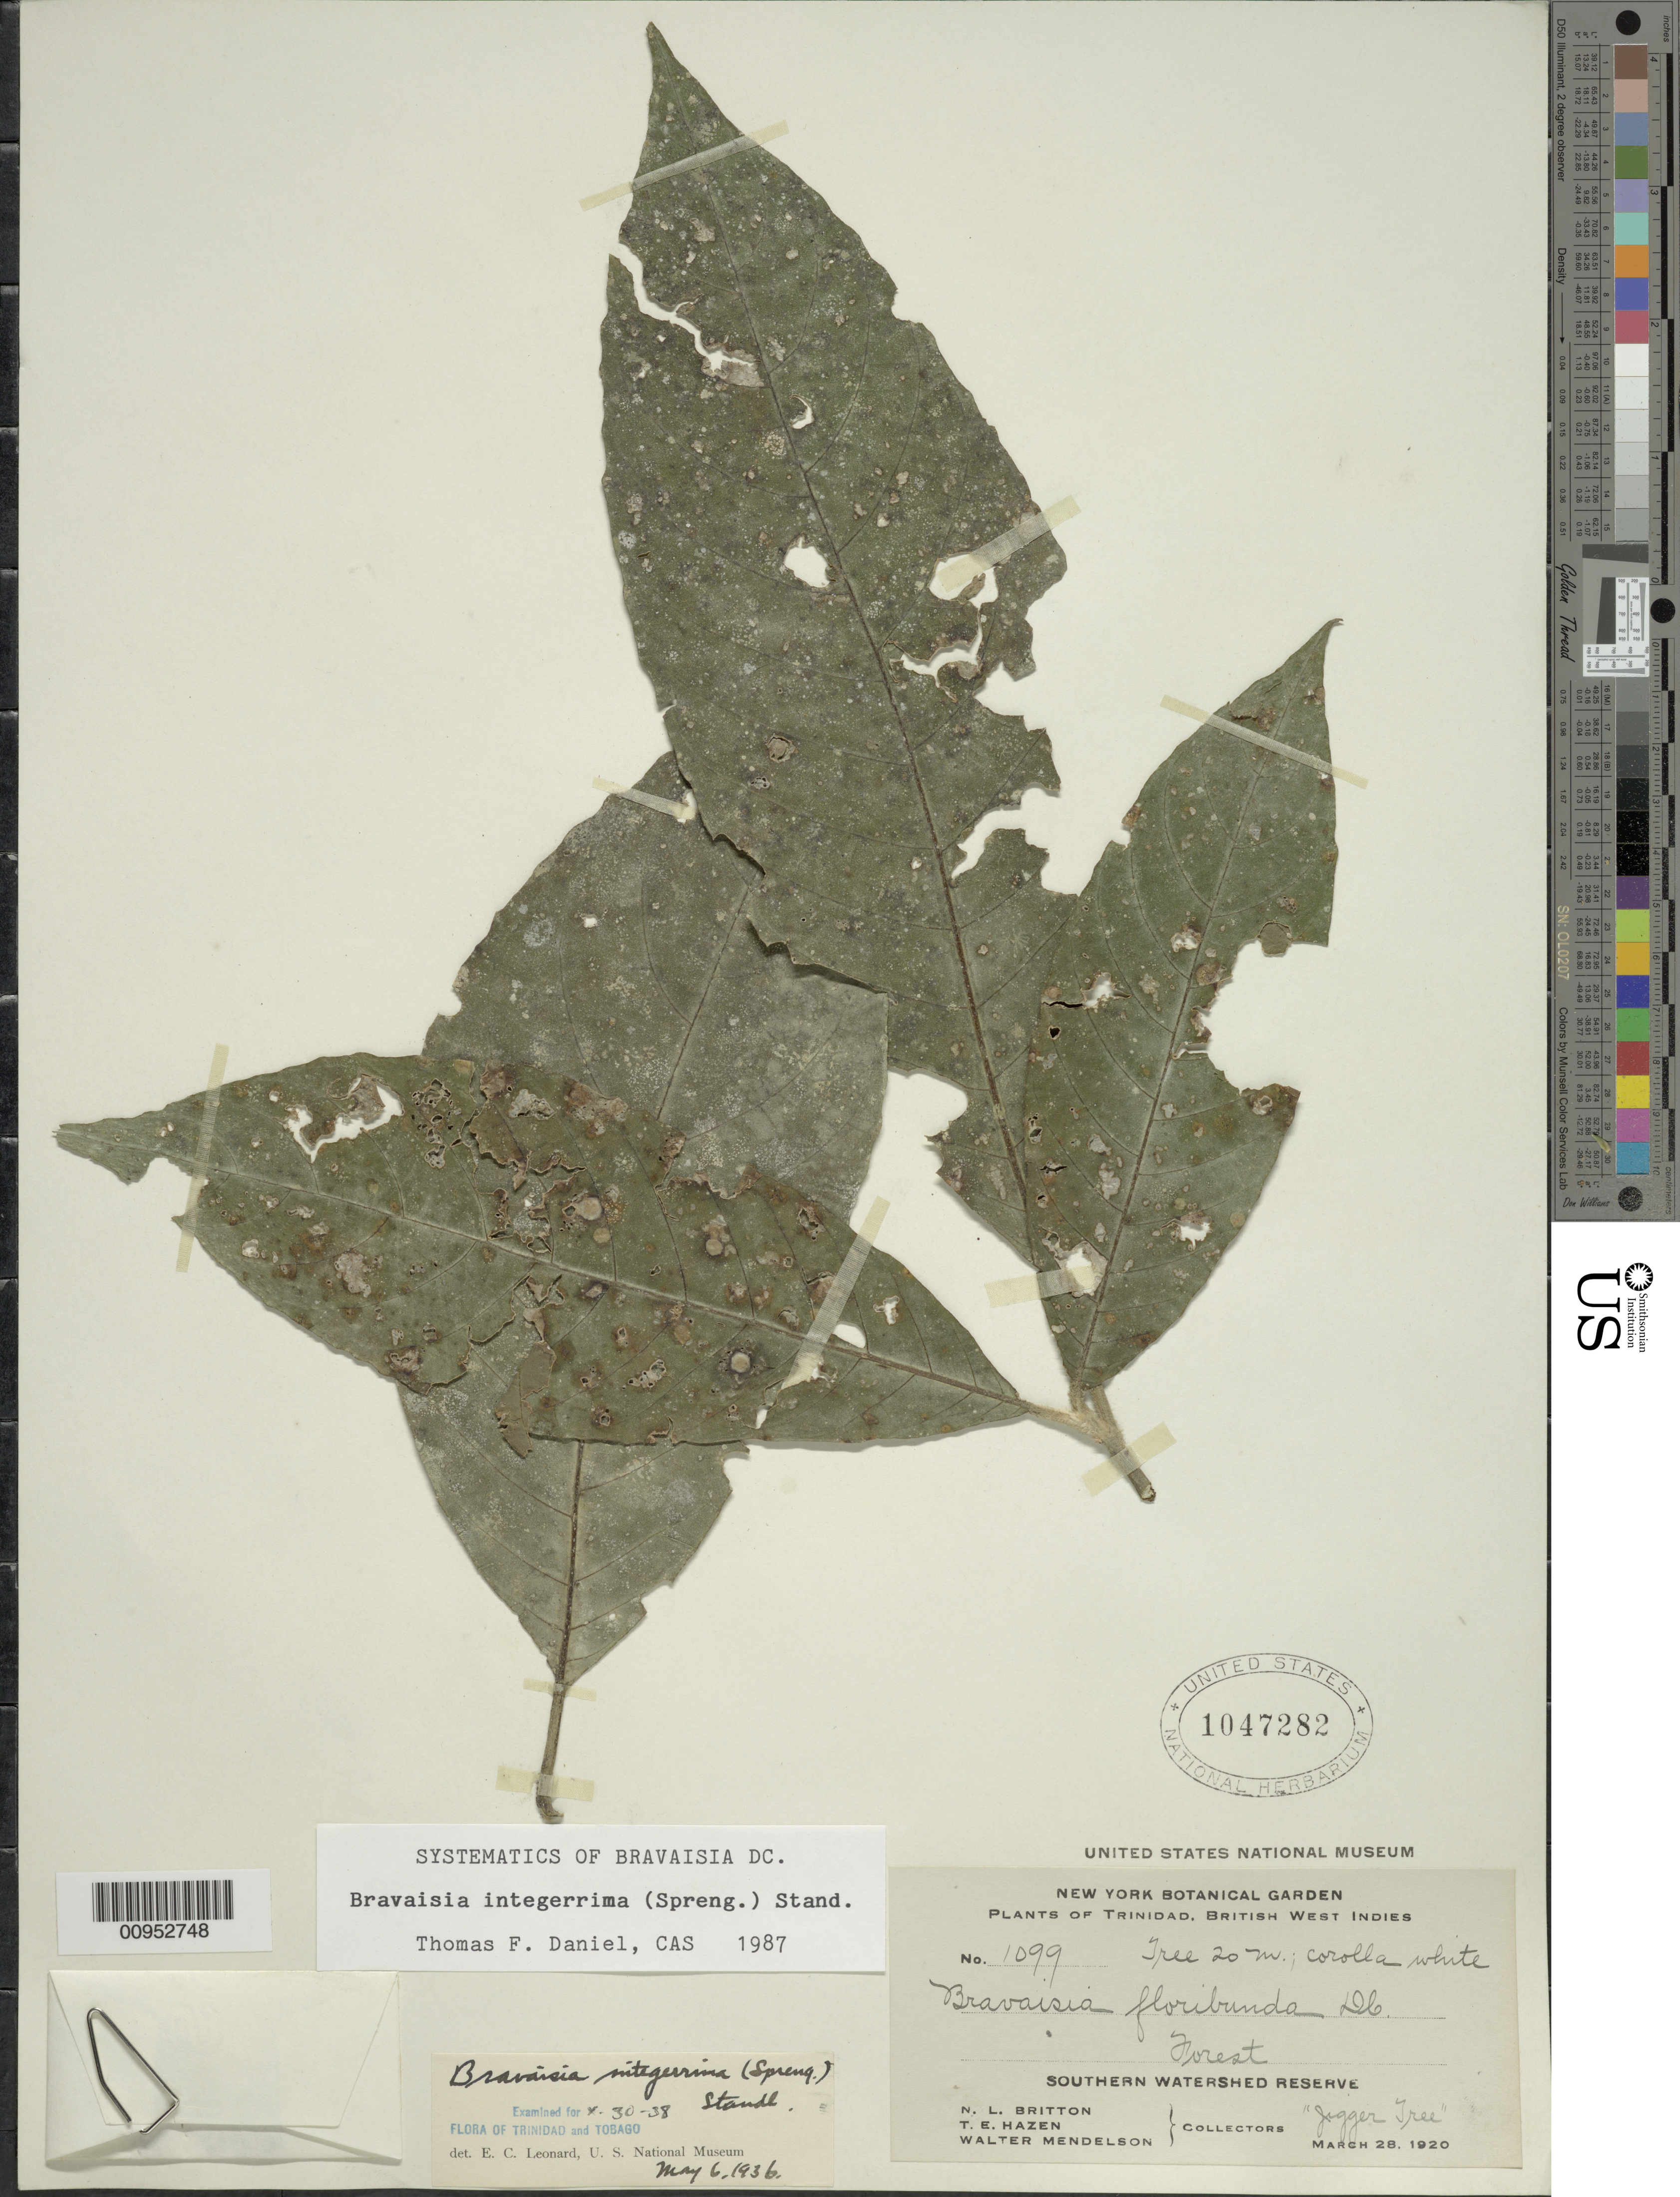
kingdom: Plantae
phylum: Tracheophyta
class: Magnoliopsida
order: Lamiales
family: Acanthaceae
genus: Bravaisia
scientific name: Bravaisia integerrima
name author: (Spreng.) Standl.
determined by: Daniel, Thomas F.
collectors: N. Britton, T. E. Hazen & W. Mendelson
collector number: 1099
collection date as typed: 28 Mar 1920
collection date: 1920-03-28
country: Trinidad and Tobago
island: Trinidad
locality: Southern Watershed Reserve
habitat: Forest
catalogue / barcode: US 1047282